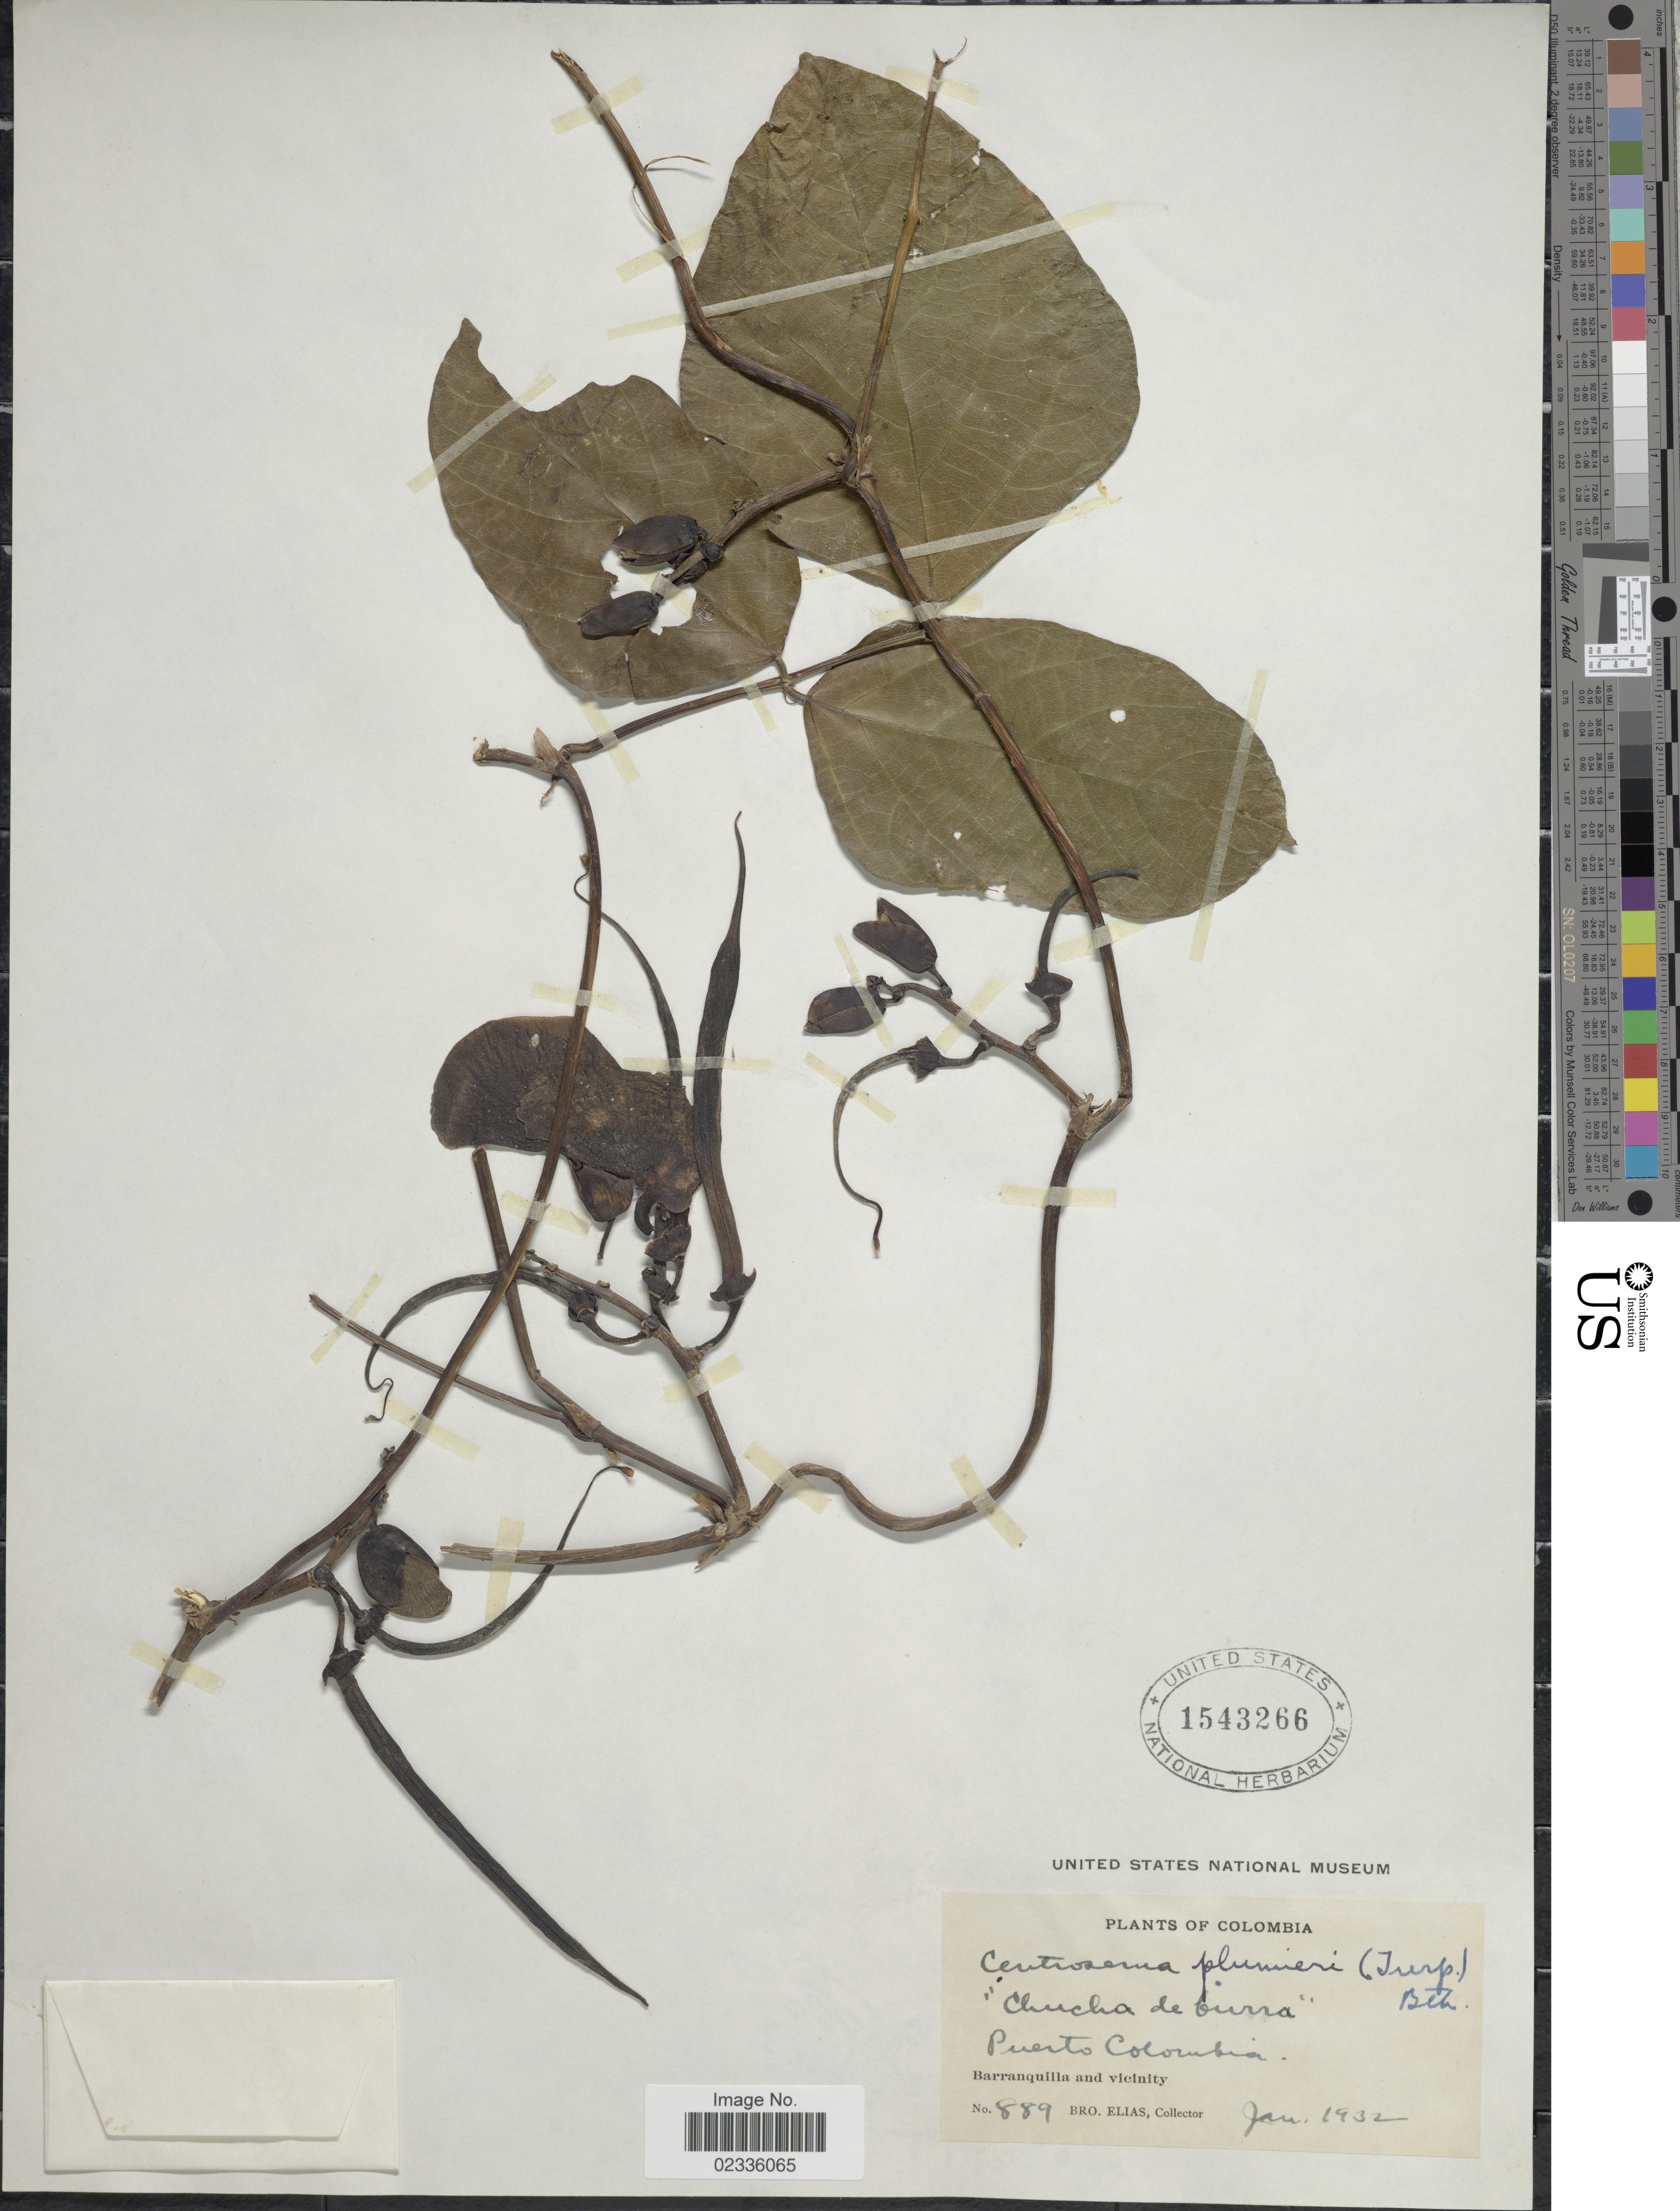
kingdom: Plantae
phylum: Tracheophyta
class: Magnoliopsida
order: Fabales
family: Fabaceae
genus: Centrosema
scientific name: Centrosema plumieri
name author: (Turpin ex Pers.) Benth.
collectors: Bro. Elias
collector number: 889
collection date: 1932-01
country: Colombia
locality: Puerto Colombia, Barranquila and vicinity. "Chuca de Curra".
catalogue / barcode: US 1543266